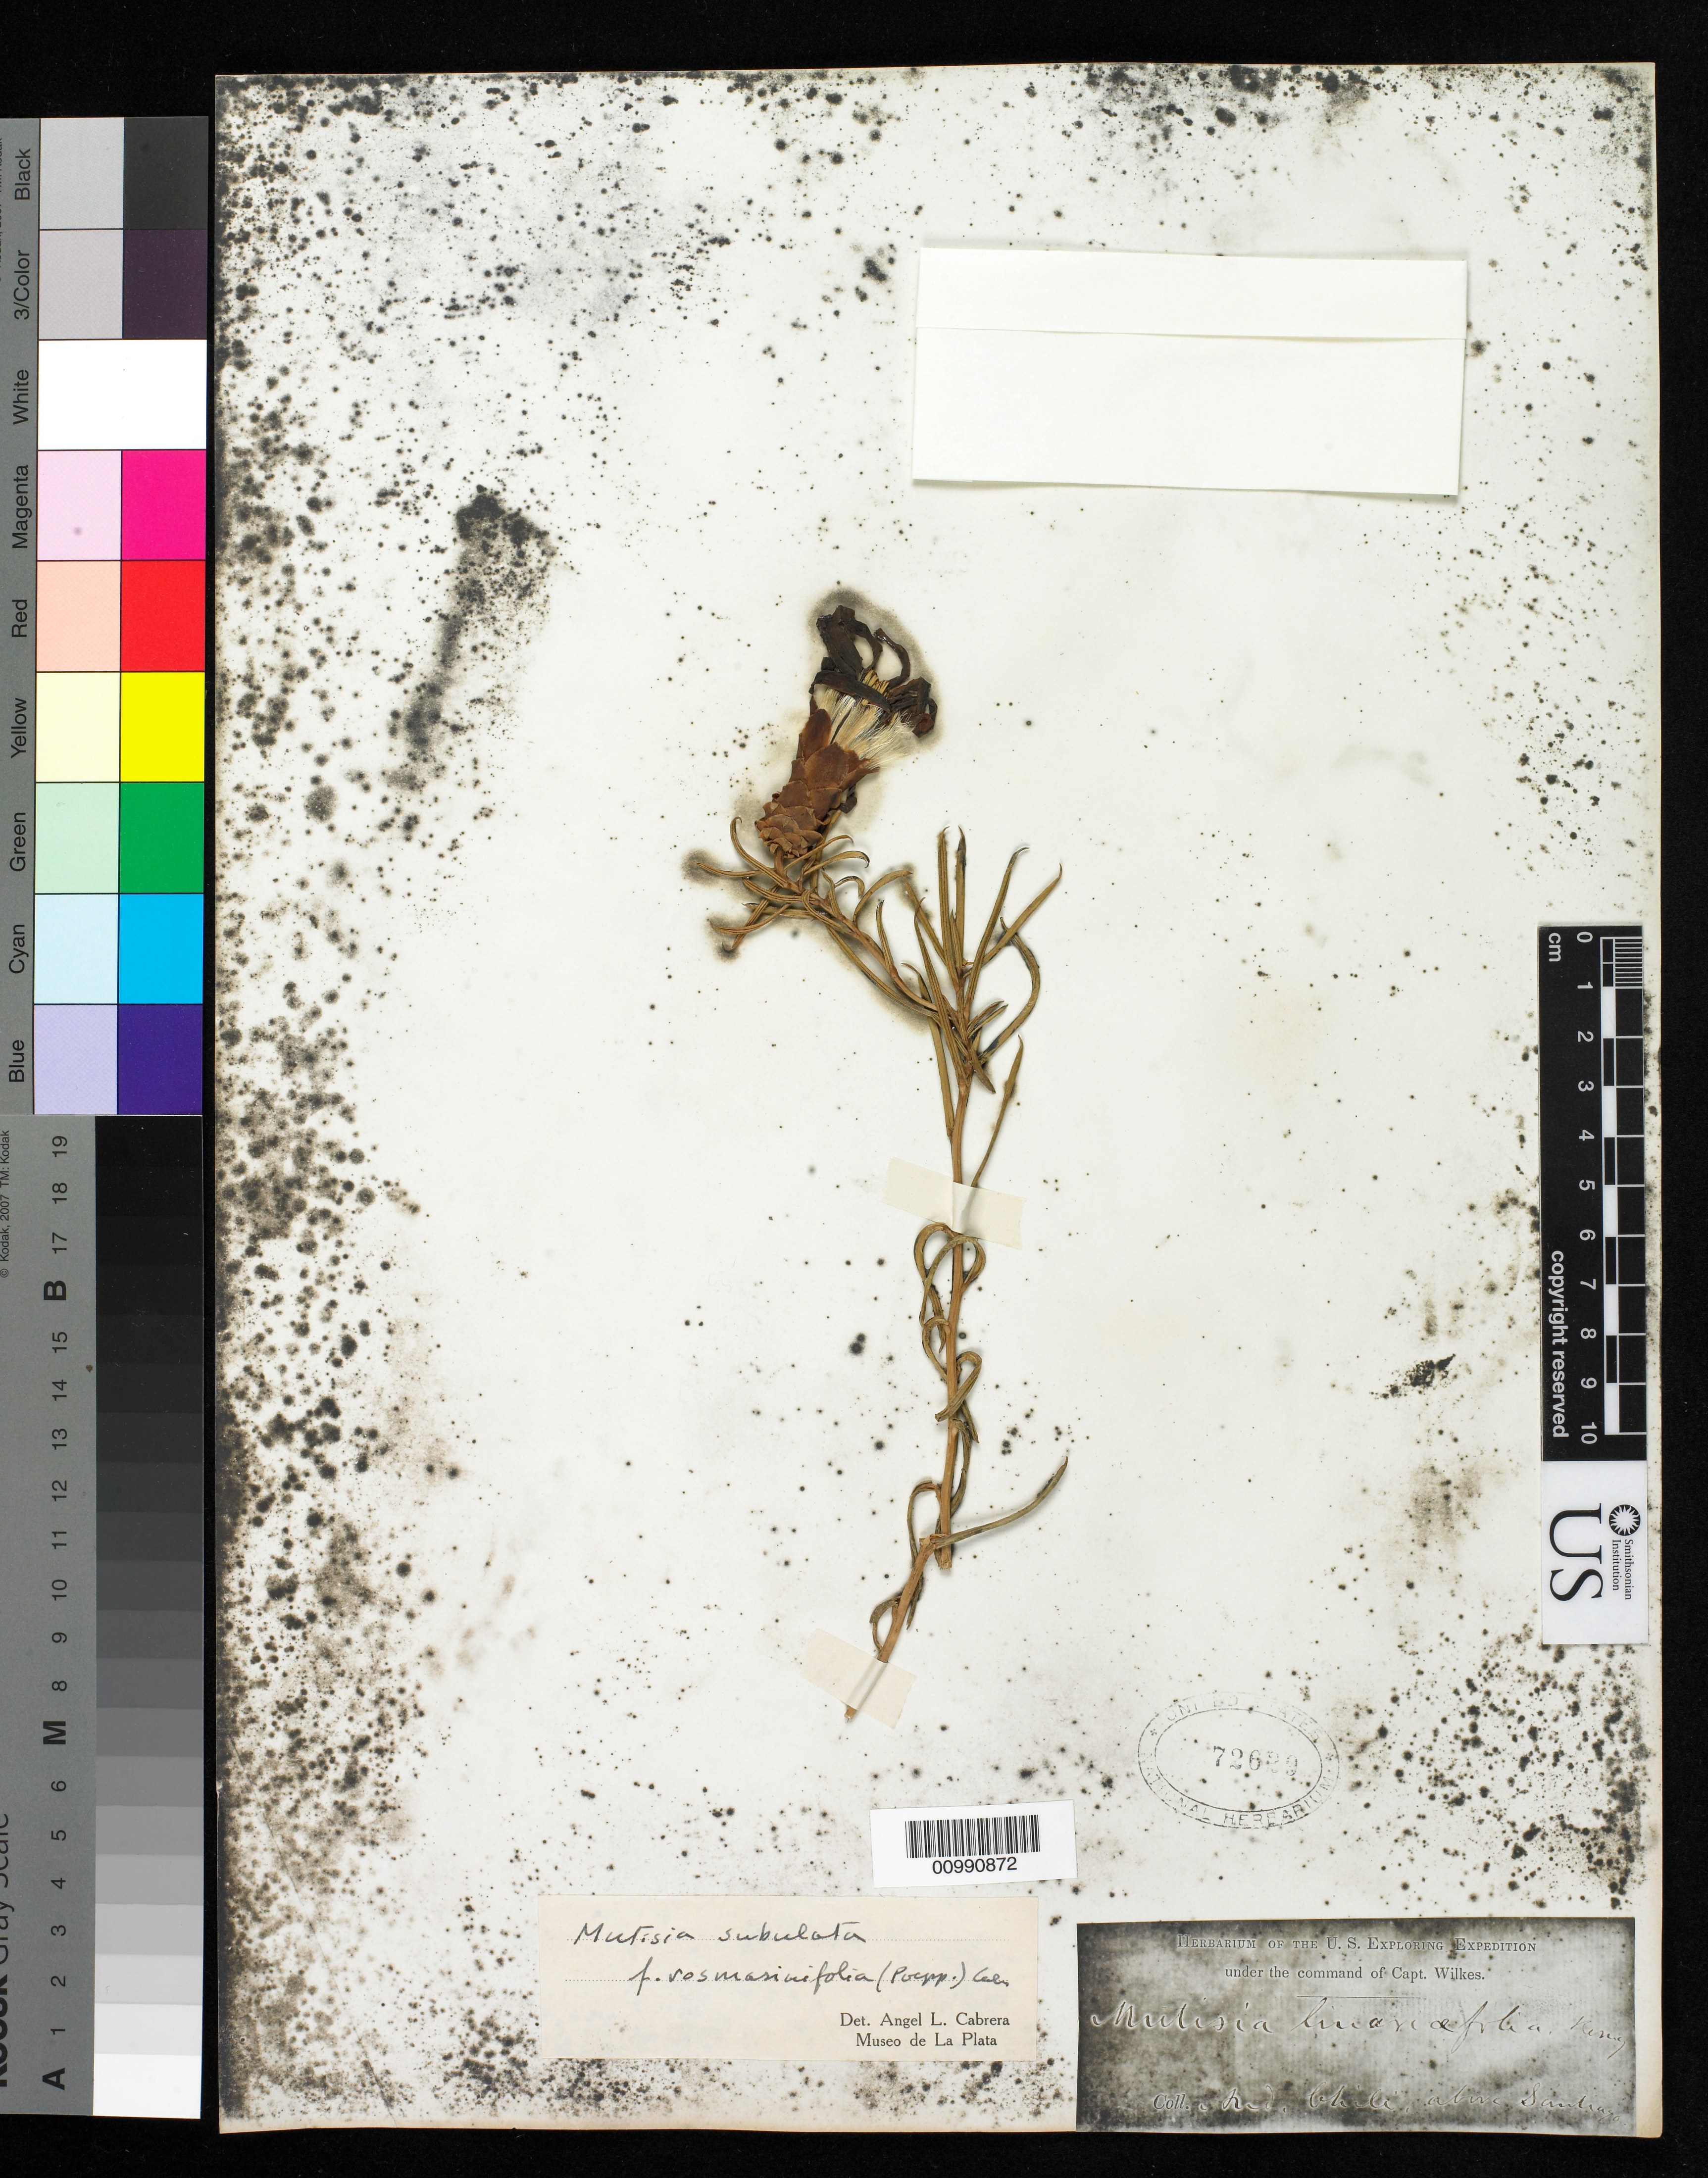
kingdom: Plantae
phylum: Tracheophyta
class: Magnoliopsida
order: Asterales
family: Asteraceae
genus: Mutisia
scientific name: Mutisia subulata f. rosmarinifolia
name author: (Poepp. & Endl.) Cabrera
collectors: Wilkes Explor. Exped.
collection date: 1838/1842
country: Chile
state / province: Región Metropolitana (RM)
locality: And. Chili, above Santiago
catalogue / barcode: US 72629